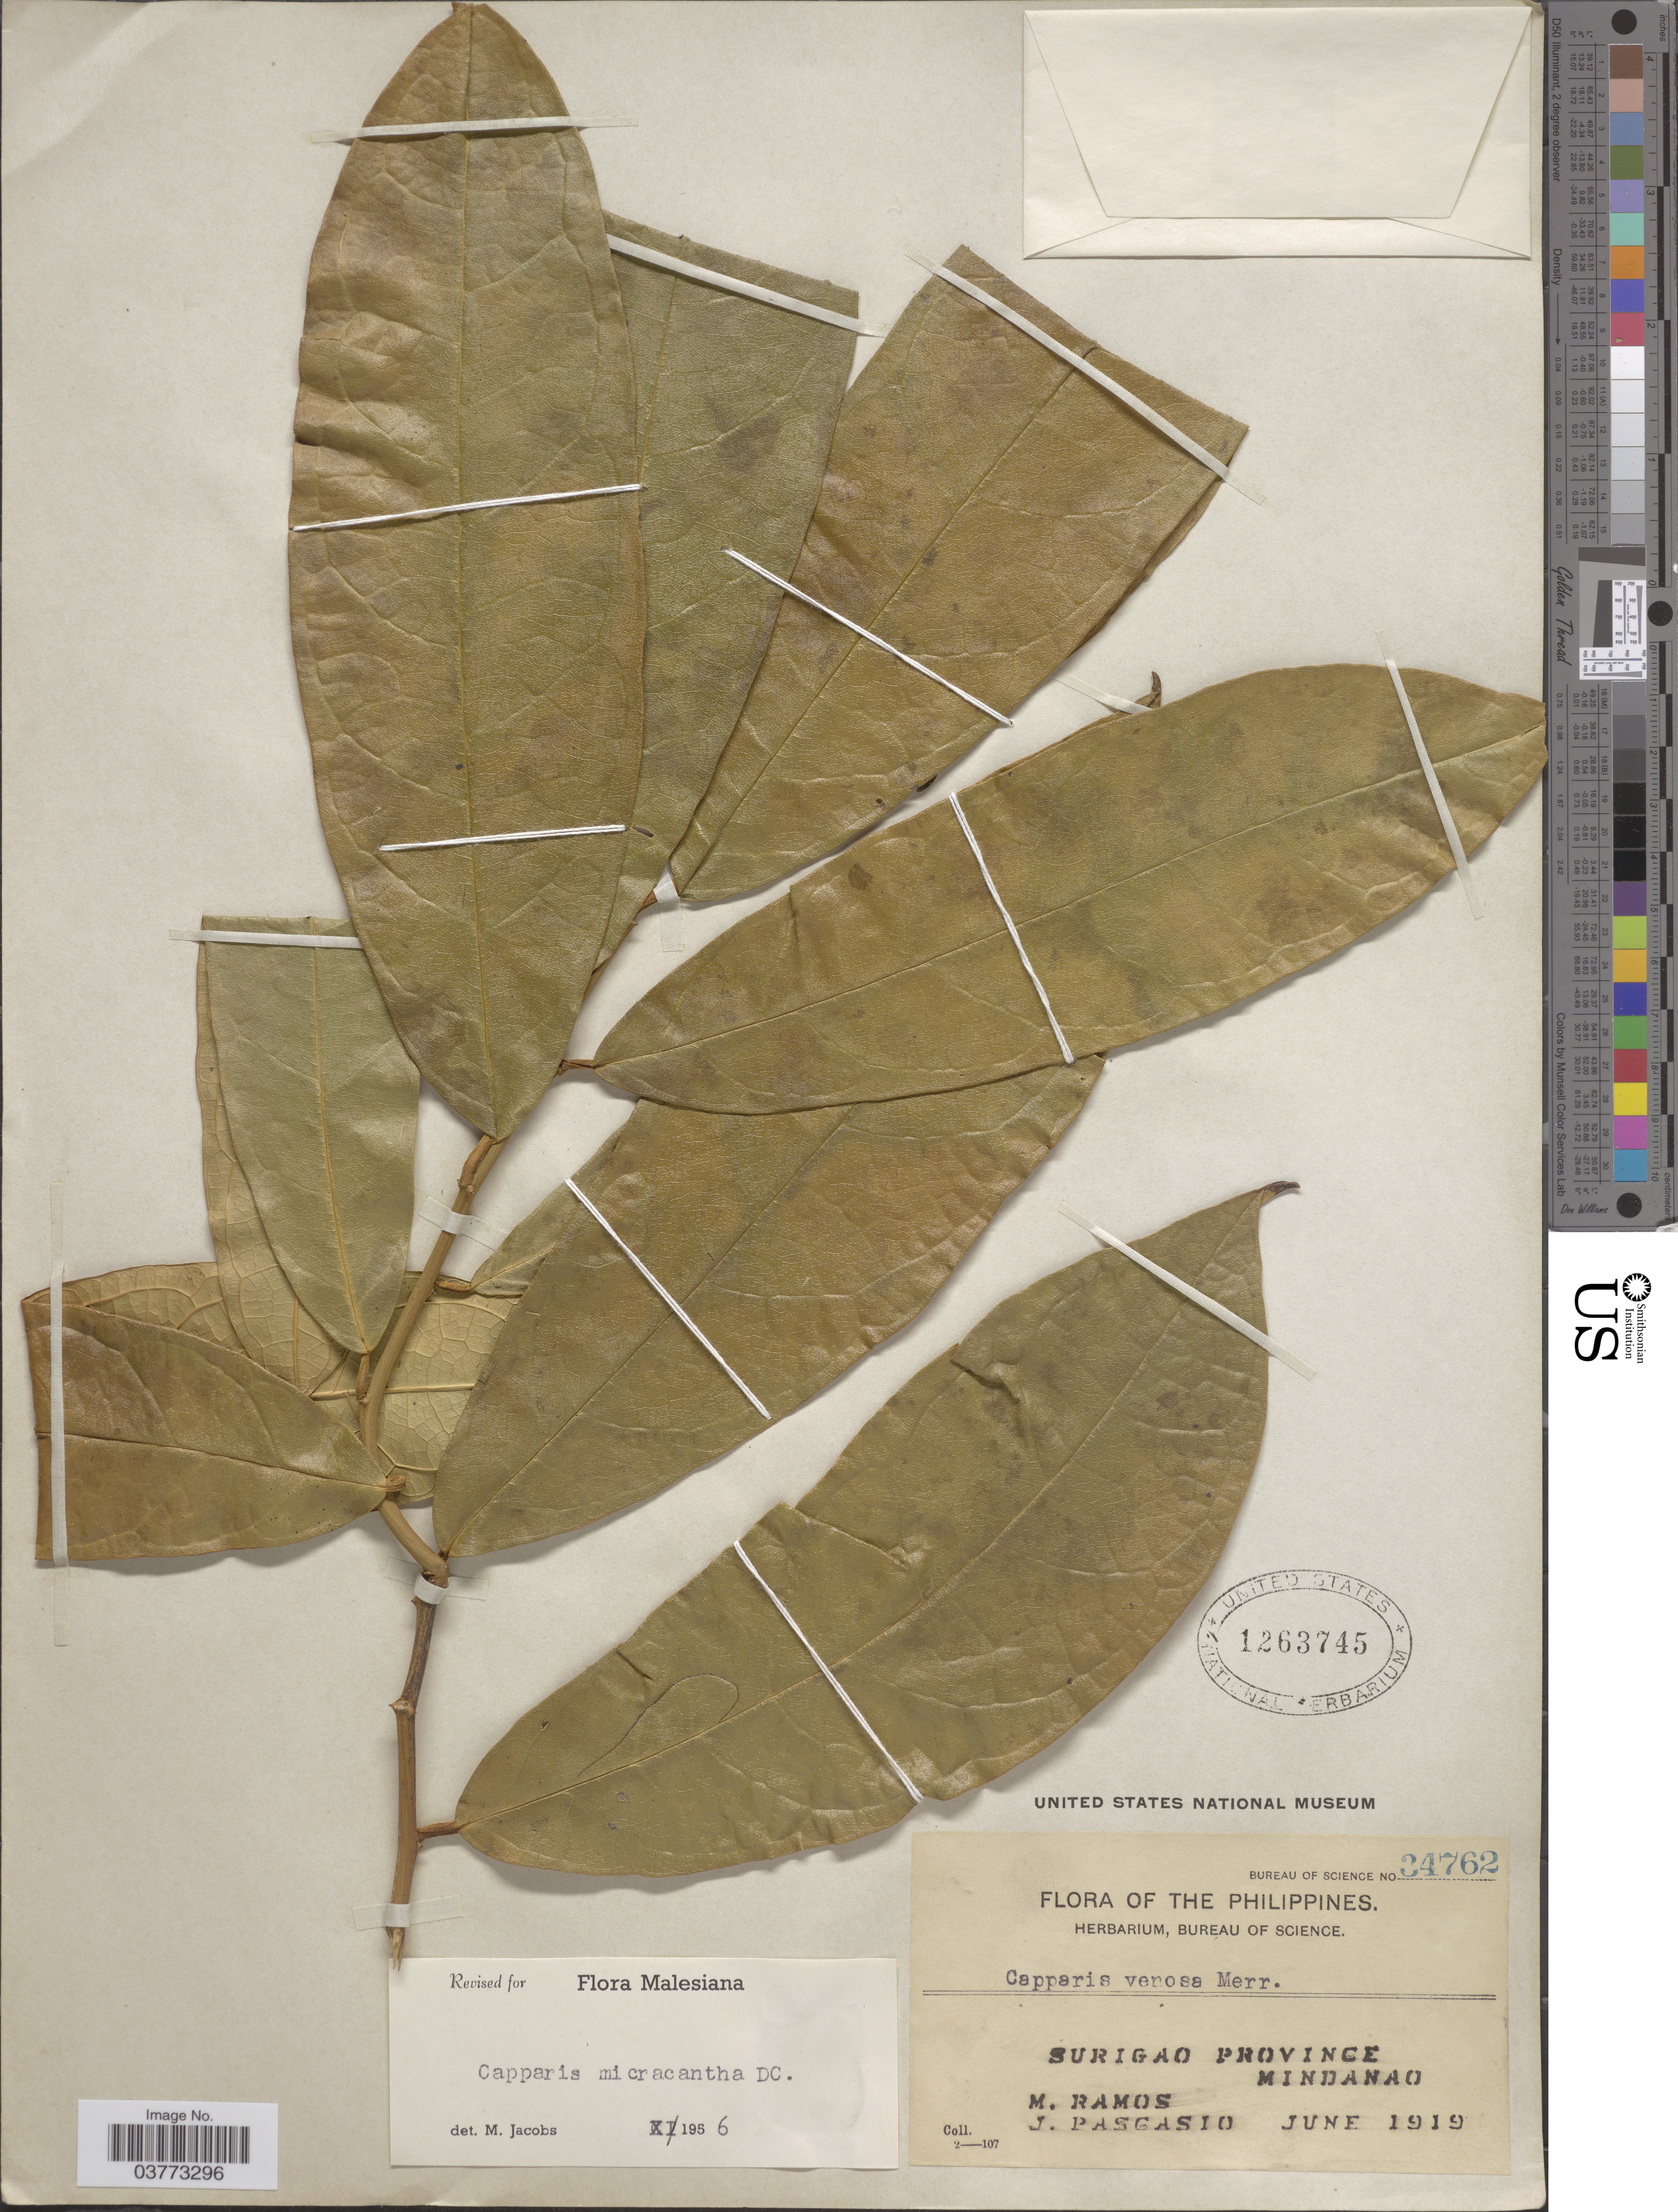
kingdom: Plantae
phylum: Tracheophyta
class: Magnoliopsida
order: Brassicales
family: Capparaceae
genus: Capparis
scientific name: Capparis micrantha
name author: A. Rich.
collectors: M. Ramos & J. Pasgasio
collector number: Bureau of Science 34762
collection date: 1919-06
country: Philippines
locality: The Philippines. Surigao Province. Mindanao.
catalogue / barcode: US 1263745